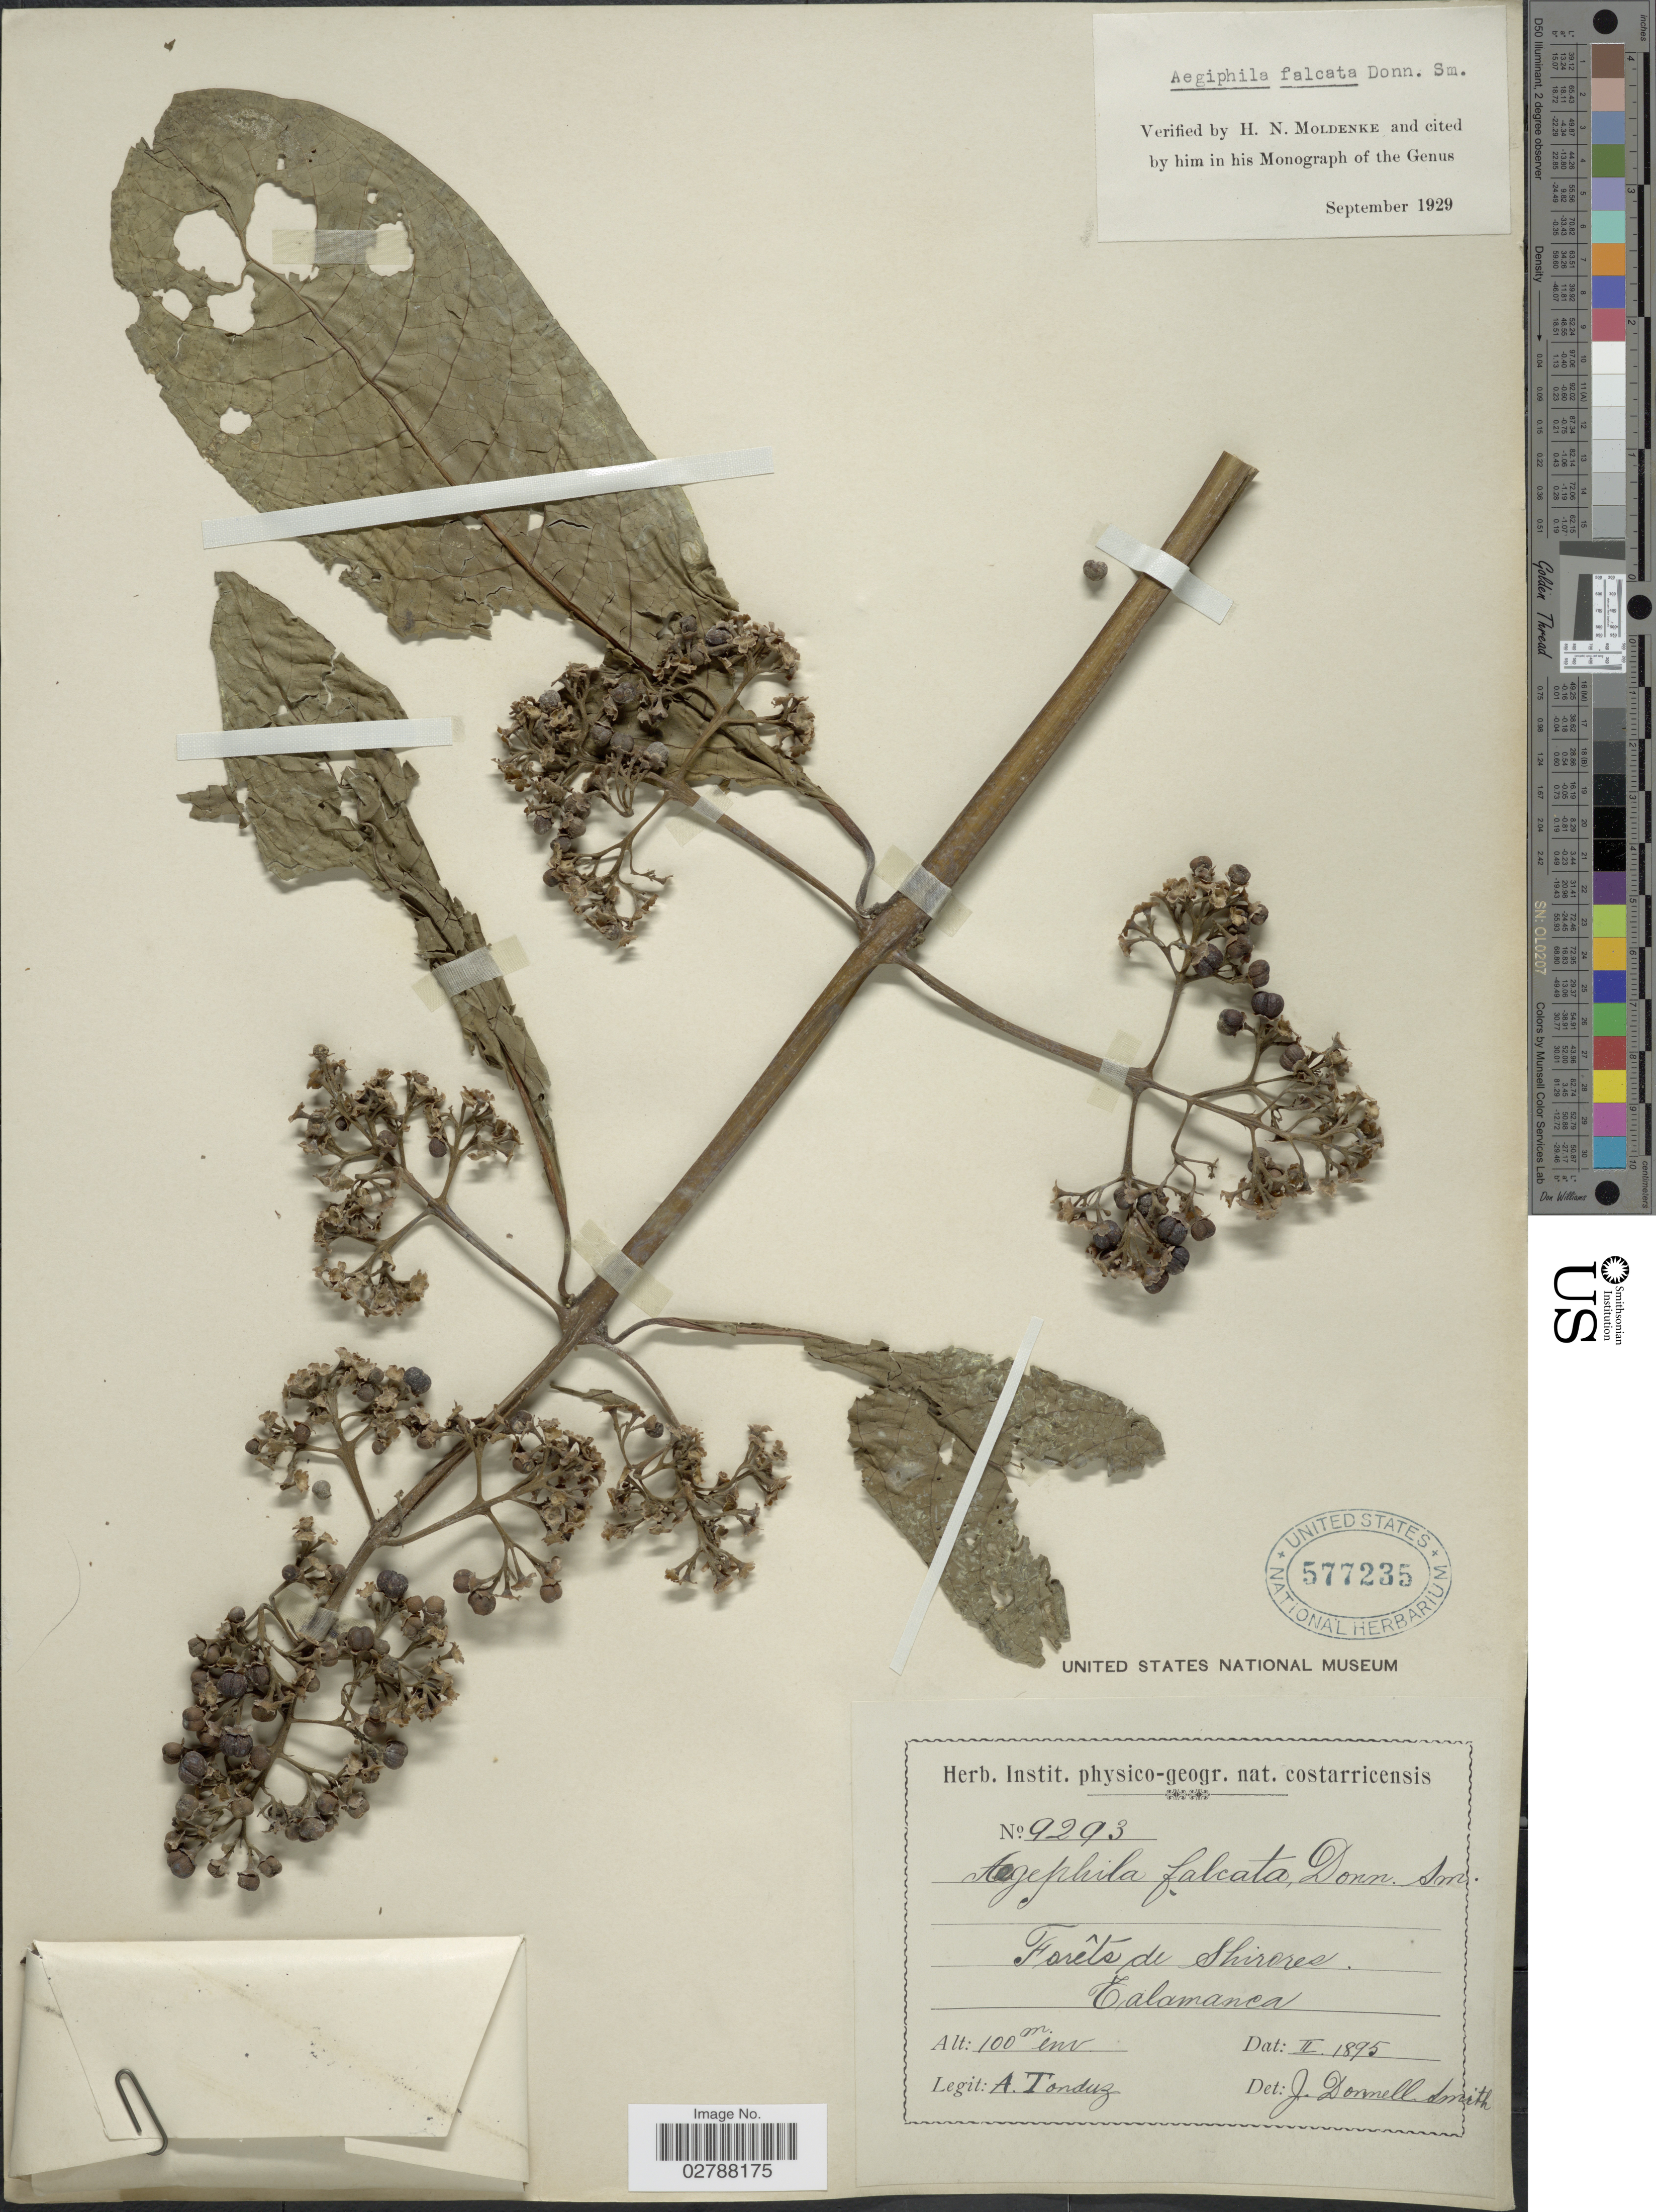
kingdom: Plantae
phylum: Tracheophyta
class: Magnoliopsida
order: Lamiales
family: Lamiaceae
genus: Aegiphila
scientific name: Aegiphila falcata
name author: Donn. Sm.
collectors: A. Tonduz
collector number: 9293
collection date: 1895-02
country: Costa Rica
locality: Forêts de Shirores, Talamanca.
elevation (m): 100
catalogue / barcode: US 577235